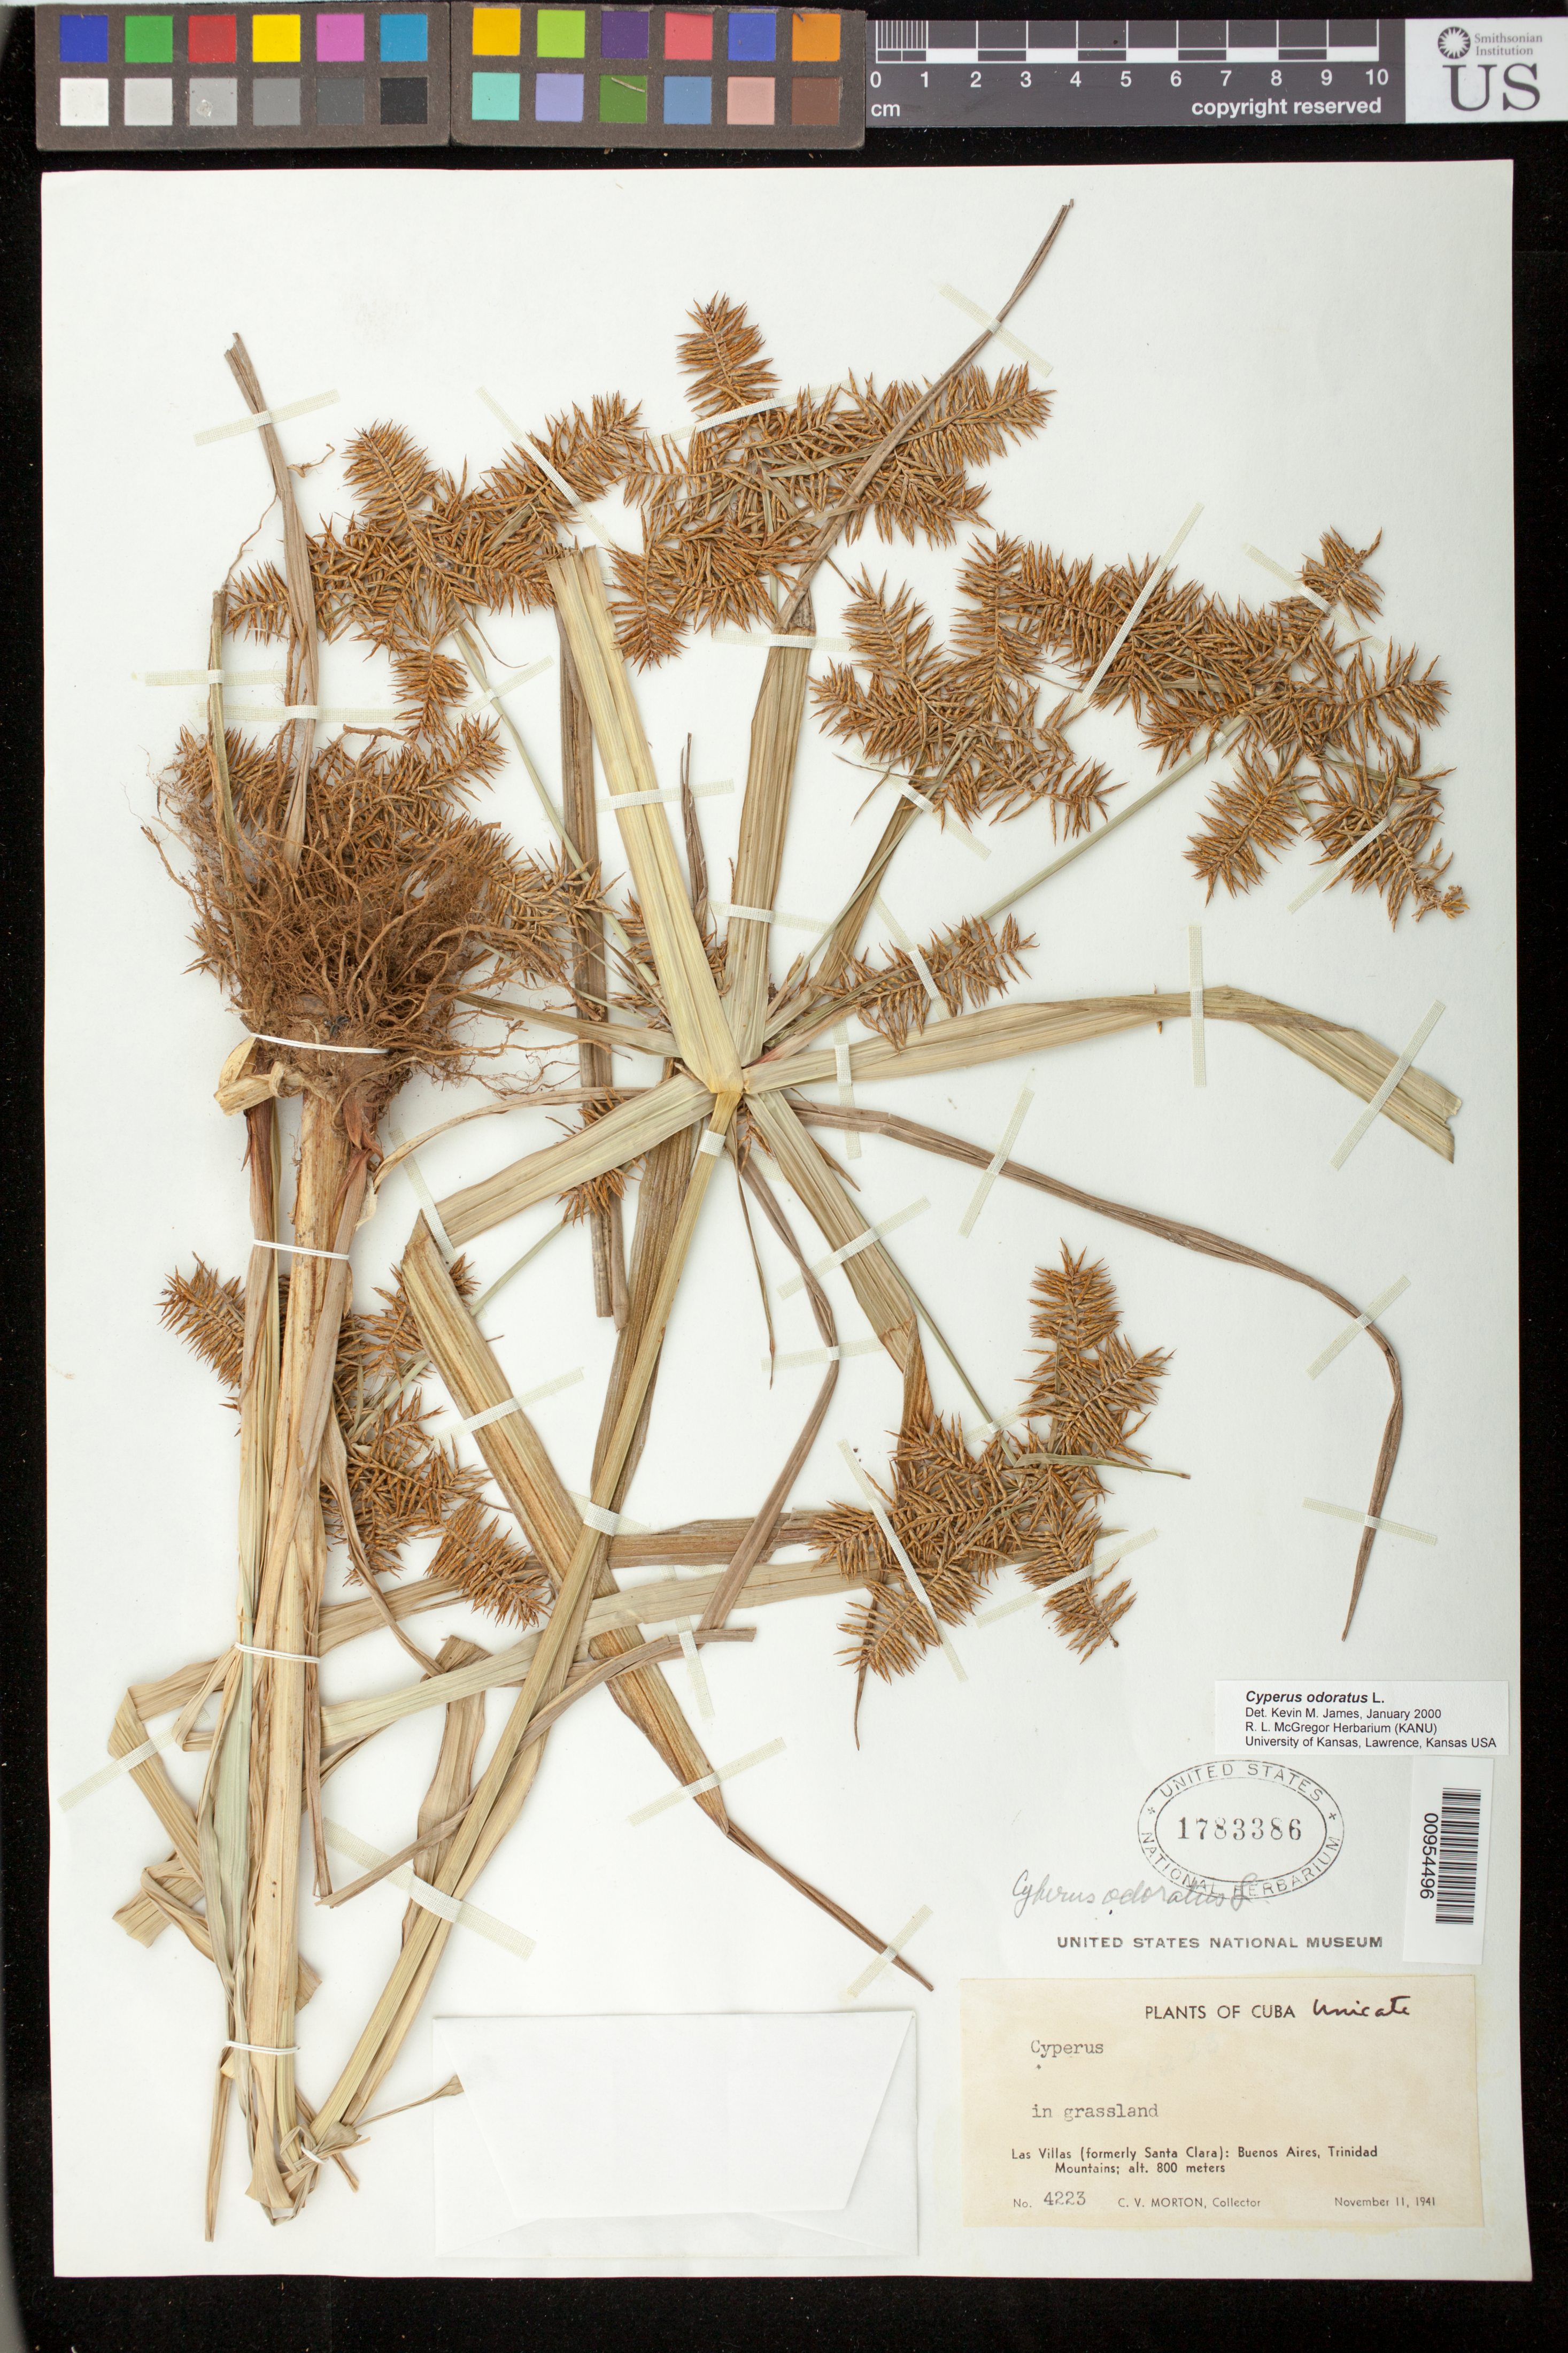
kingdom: Plantae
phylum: Tracheophyta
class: Liliopsida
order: Poales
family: Cyperaceae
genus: Cyperus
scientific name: Cyperus odoratus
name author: L.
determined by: James, K. M.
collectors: C. V. Morton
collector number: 4223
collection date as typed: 11 Nov 1941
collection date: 1941-11-11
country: Cuba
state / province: Las Villas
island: Cuba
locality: (Santa Clara): Buenos Aires, Trinidad Mountains,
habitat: In grassland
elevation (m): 800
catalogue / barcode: US 1783386